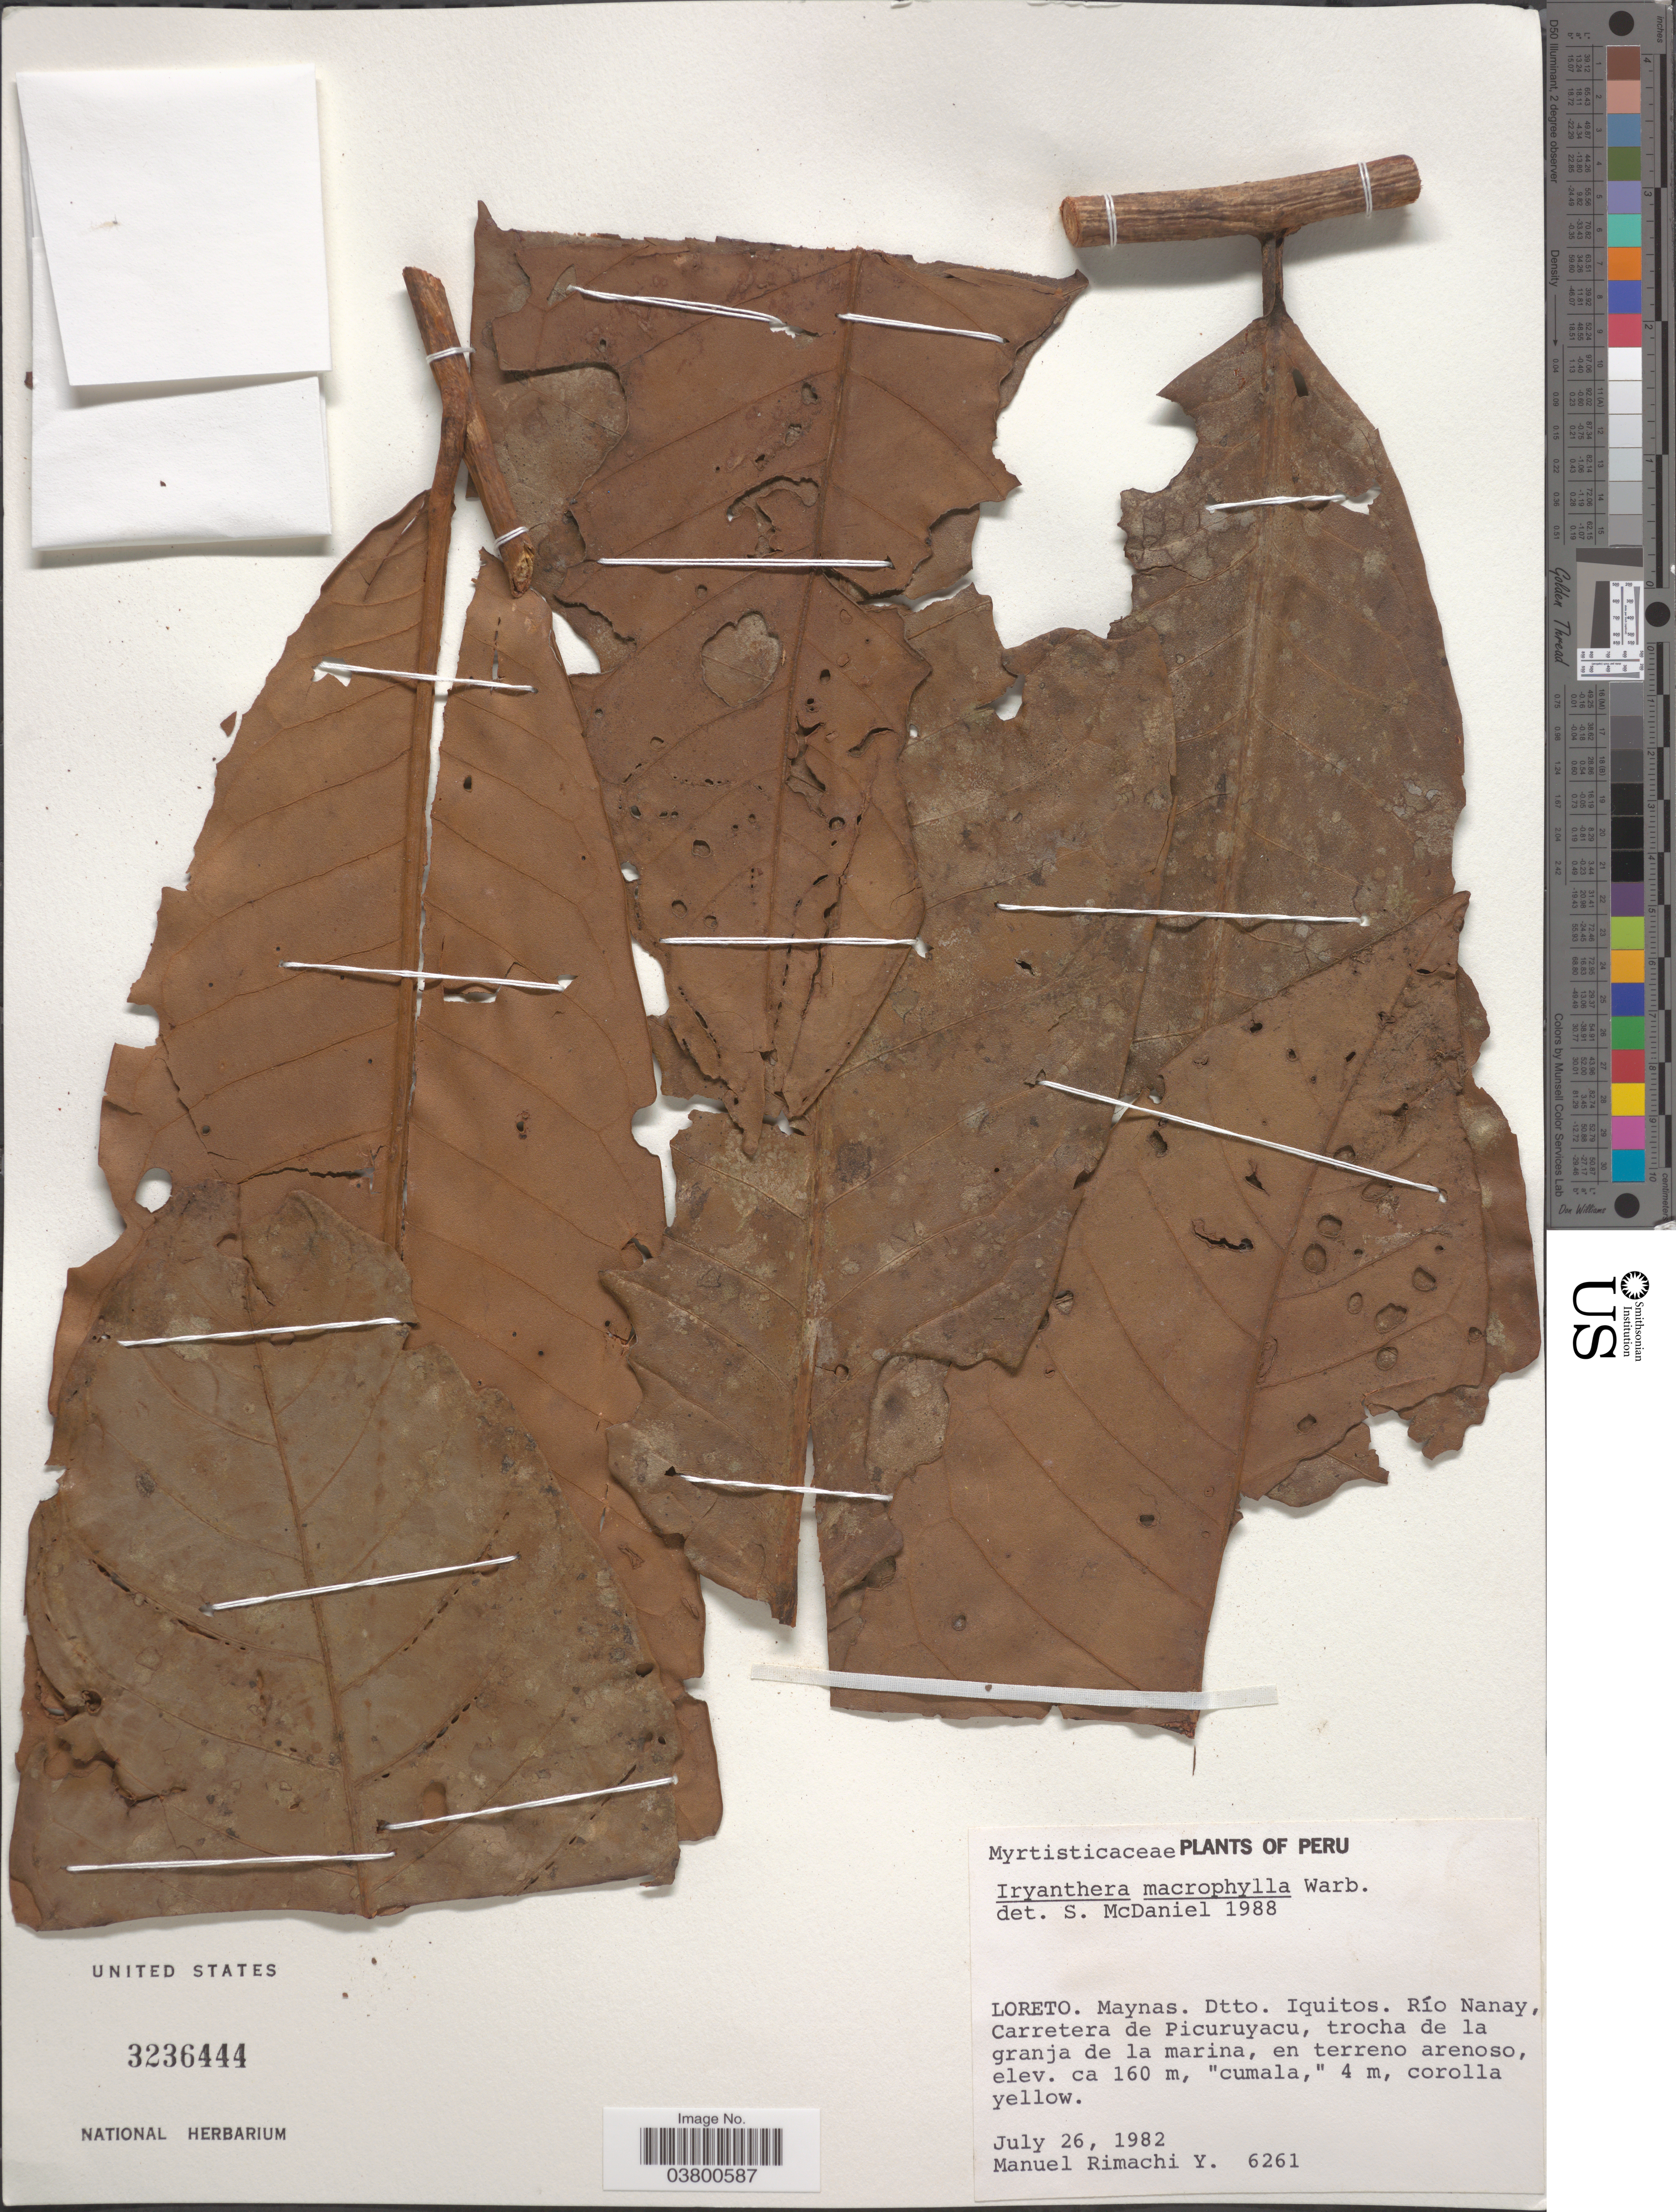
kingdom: Plantae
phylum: Tracheophyta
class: Magnoliopsida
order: Magnoliales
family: Myristicaceae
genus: Iryanthera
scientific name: Iryanthera macrophylla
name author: (Benth.) Warb.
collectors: M. Rimachi Y.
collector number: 6261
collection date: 1982-07-26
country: Peru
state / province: Loreto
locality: Maynas. Dtto. Iquitos. Río Nanay, Carretera de Picuruyacu, trocha de la granja de la marina.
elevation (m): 160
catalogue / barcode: US 3236444